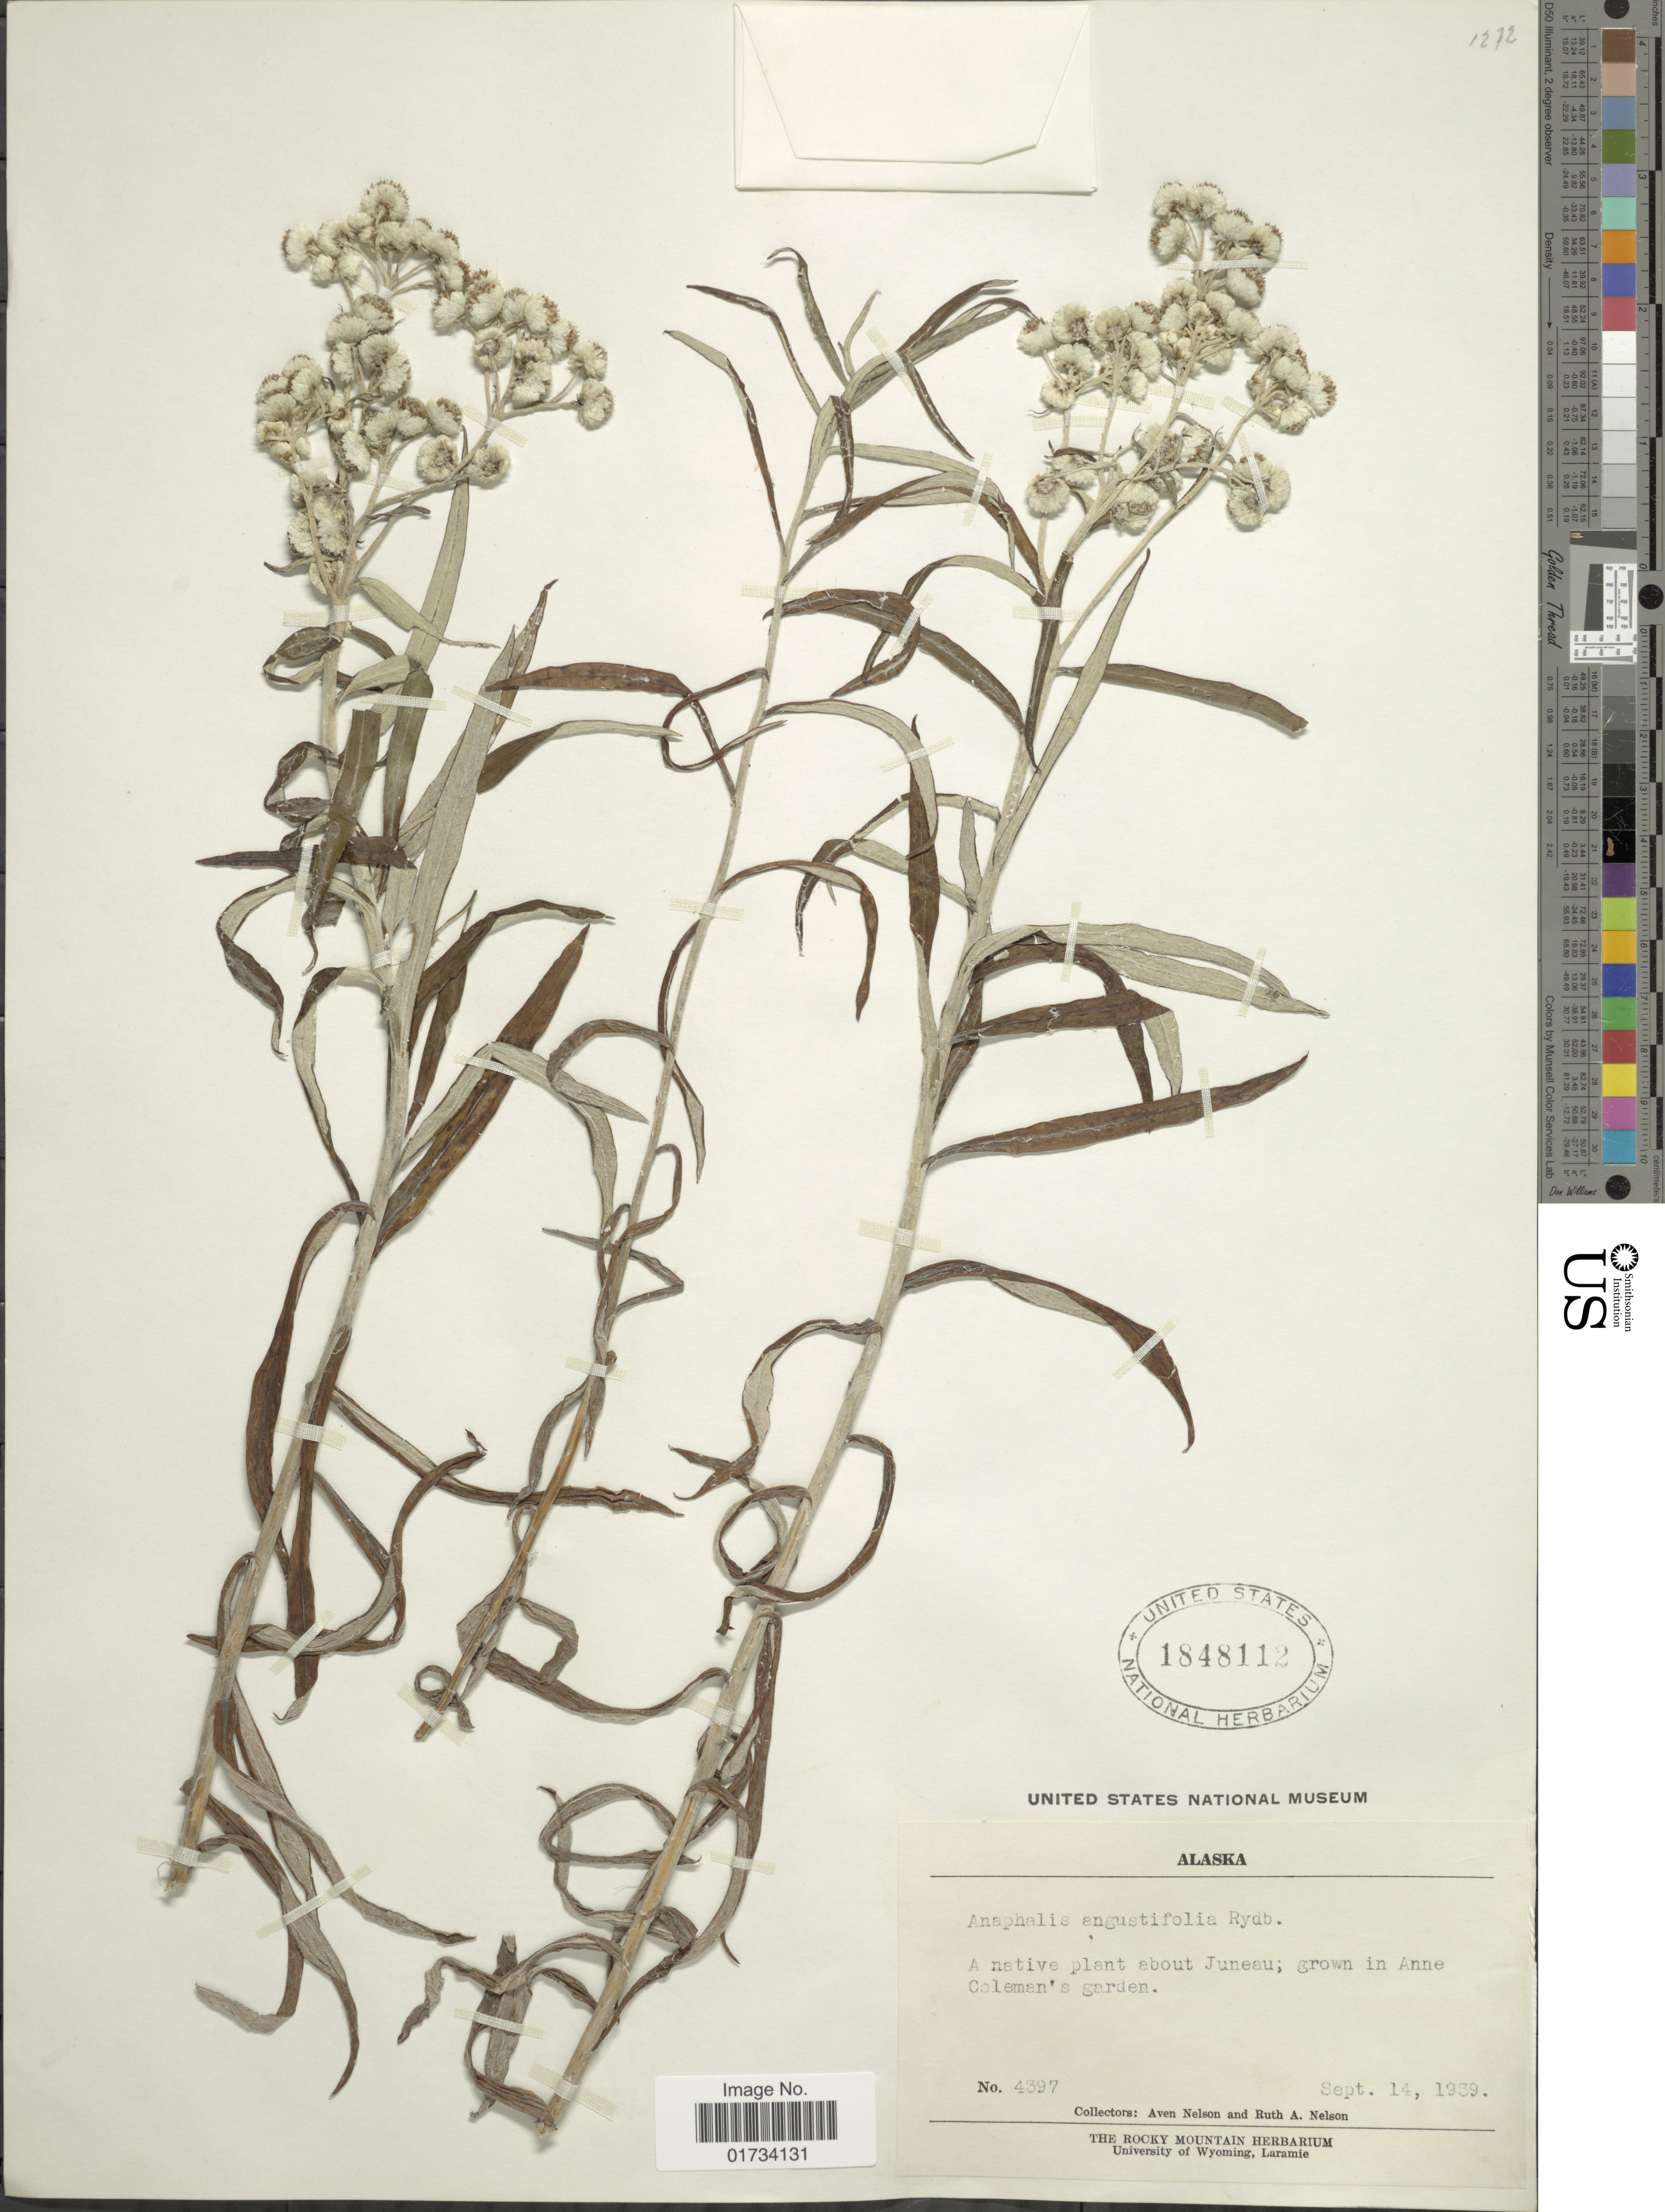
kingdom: Plantae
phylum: Tracheophyta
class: Magnoliopsida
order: Asterales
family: Asteraceae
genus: Anaphalis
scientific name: Anaphalis margaritacea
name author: (L.) Benth. & Hook. f.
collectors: A. Nelson & R. A. Nelson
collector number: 4397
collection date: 1939-09-14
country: United States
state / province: Alaska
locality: A native plant about Juneau; grown in Anne Coleman's gaden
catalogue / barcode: US 1848112